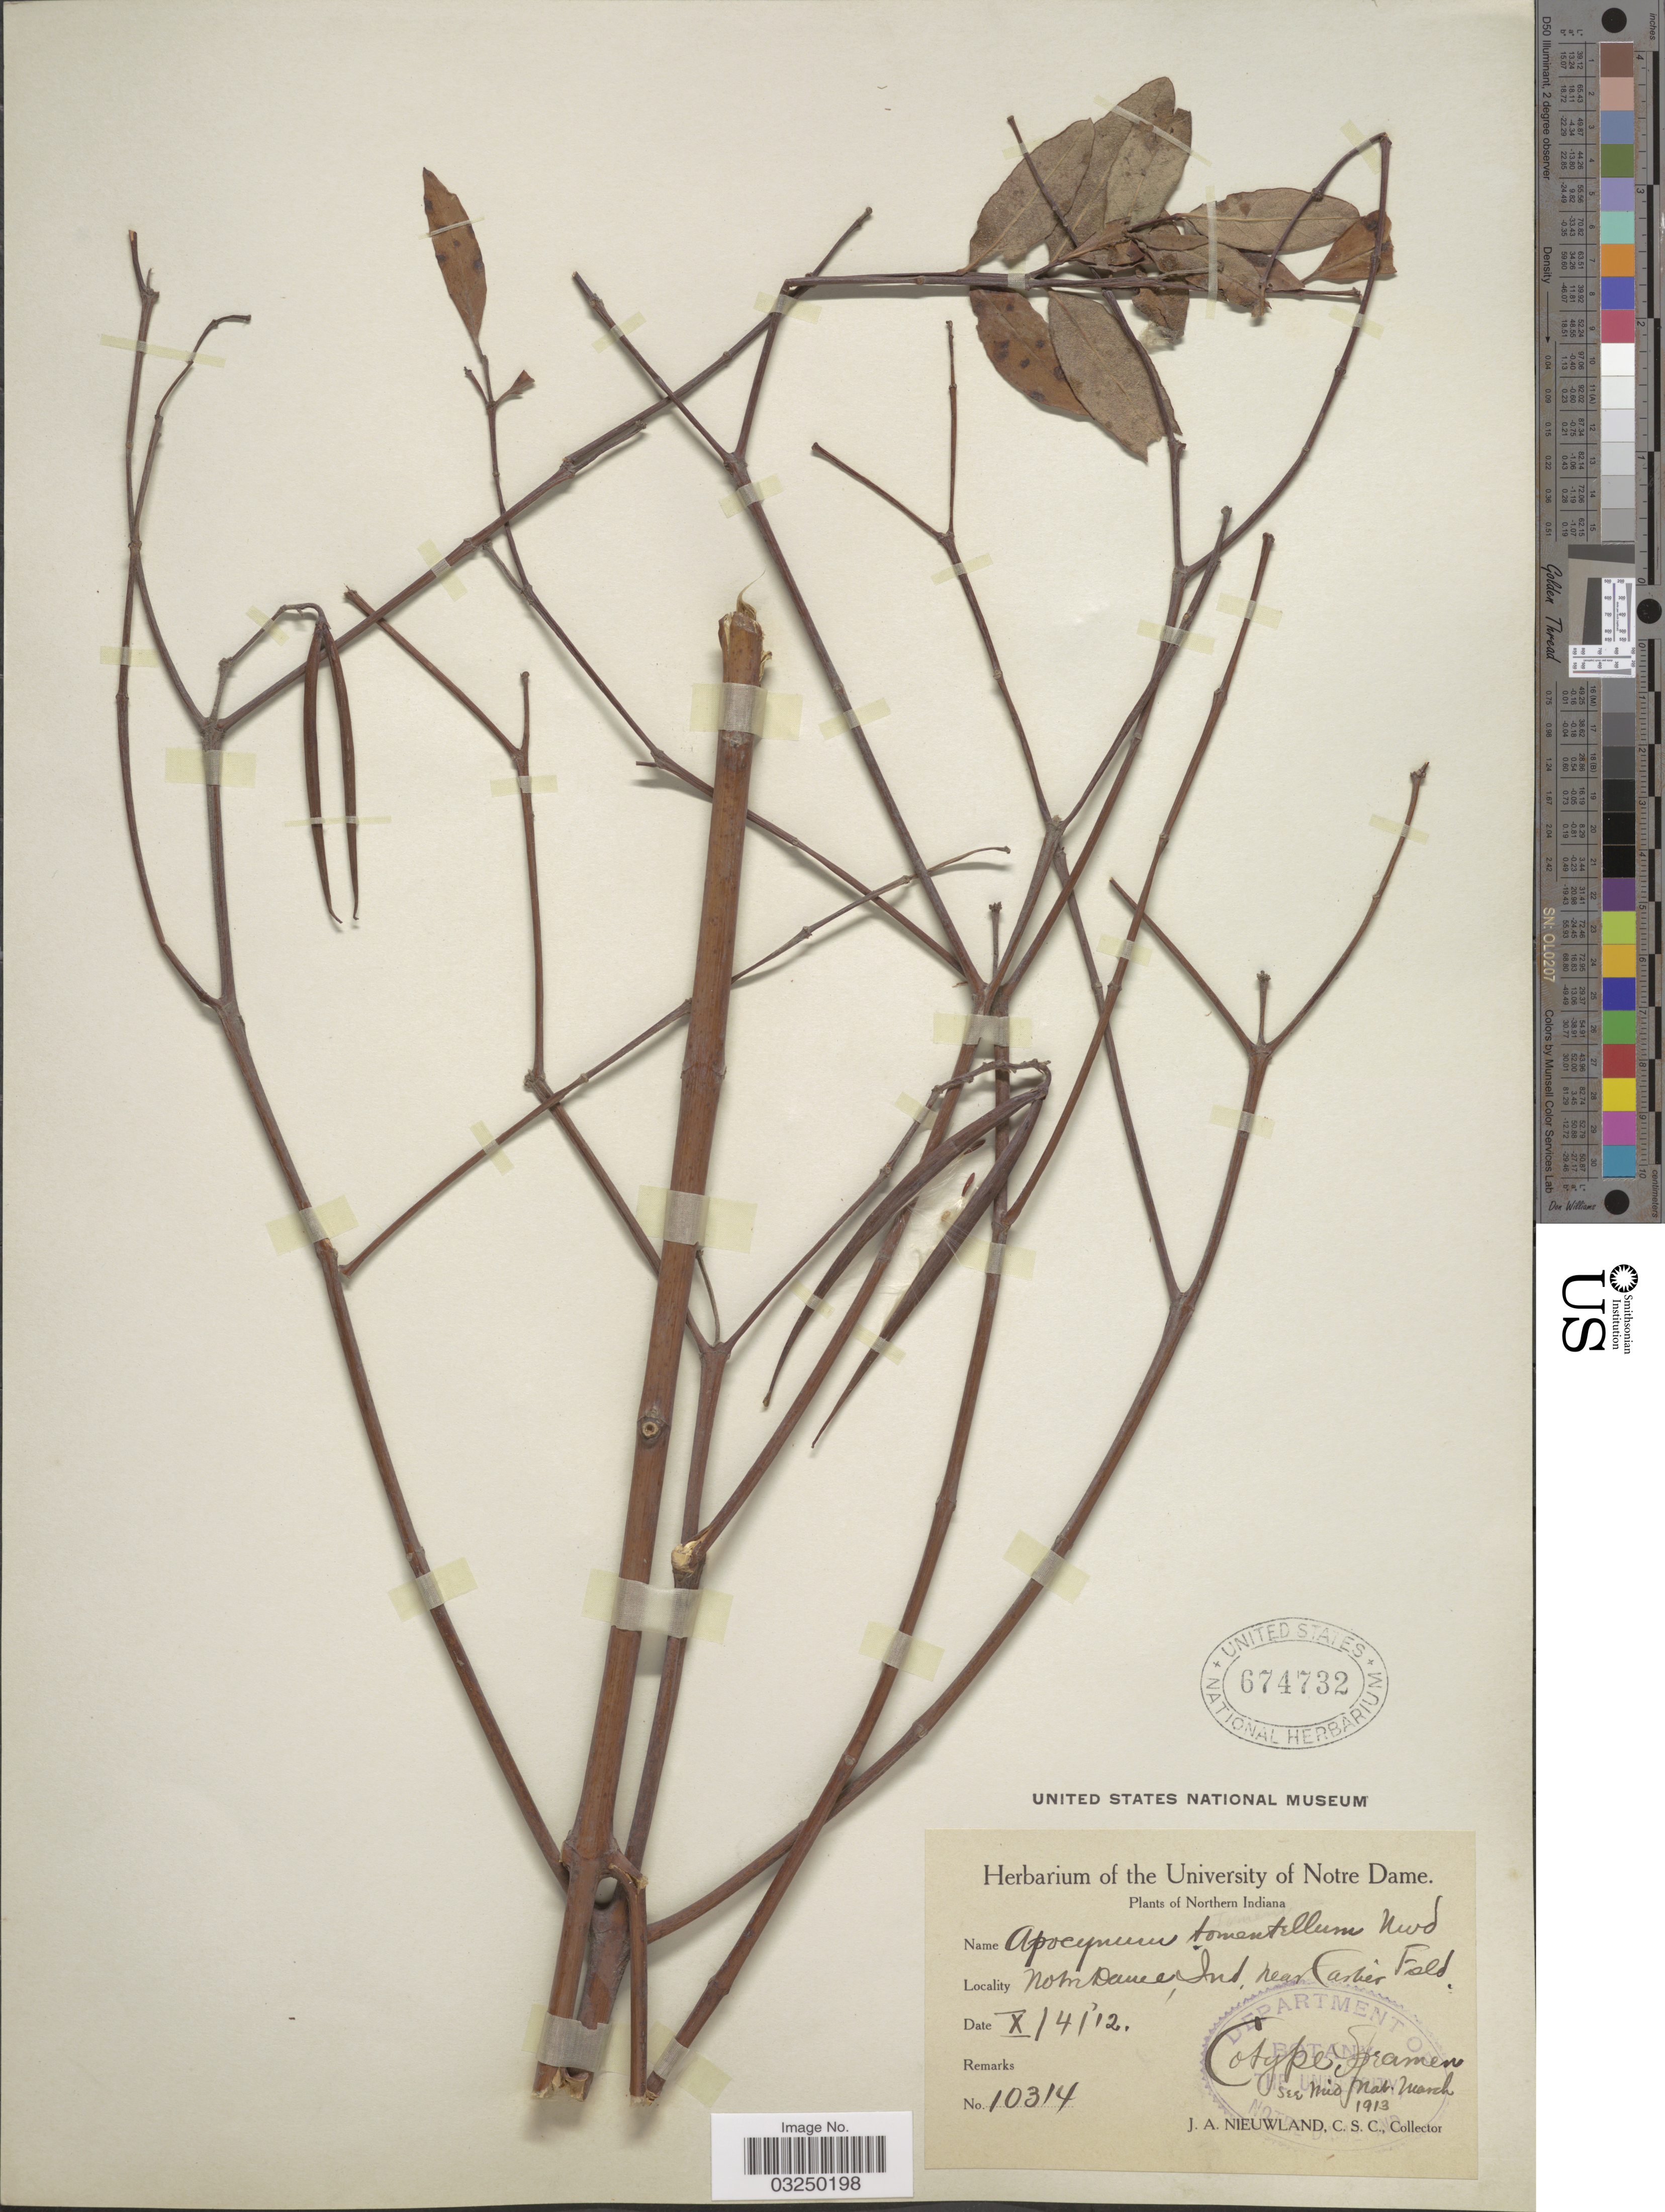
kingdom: Plantae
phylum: Tracheophyta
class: Magnoliopsida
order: Gentianales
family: Apocynaceae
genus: Apocynum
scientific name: Apocynum tomentellum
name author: Greene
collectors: J. A. Nieuwland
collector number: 10314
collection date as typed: Transcribed d/m/y: 4/10/12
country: United States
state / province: Indiana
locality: Northern Indiana. Notre Dame, Ind, near Cartier Field.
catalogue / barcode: US 674732